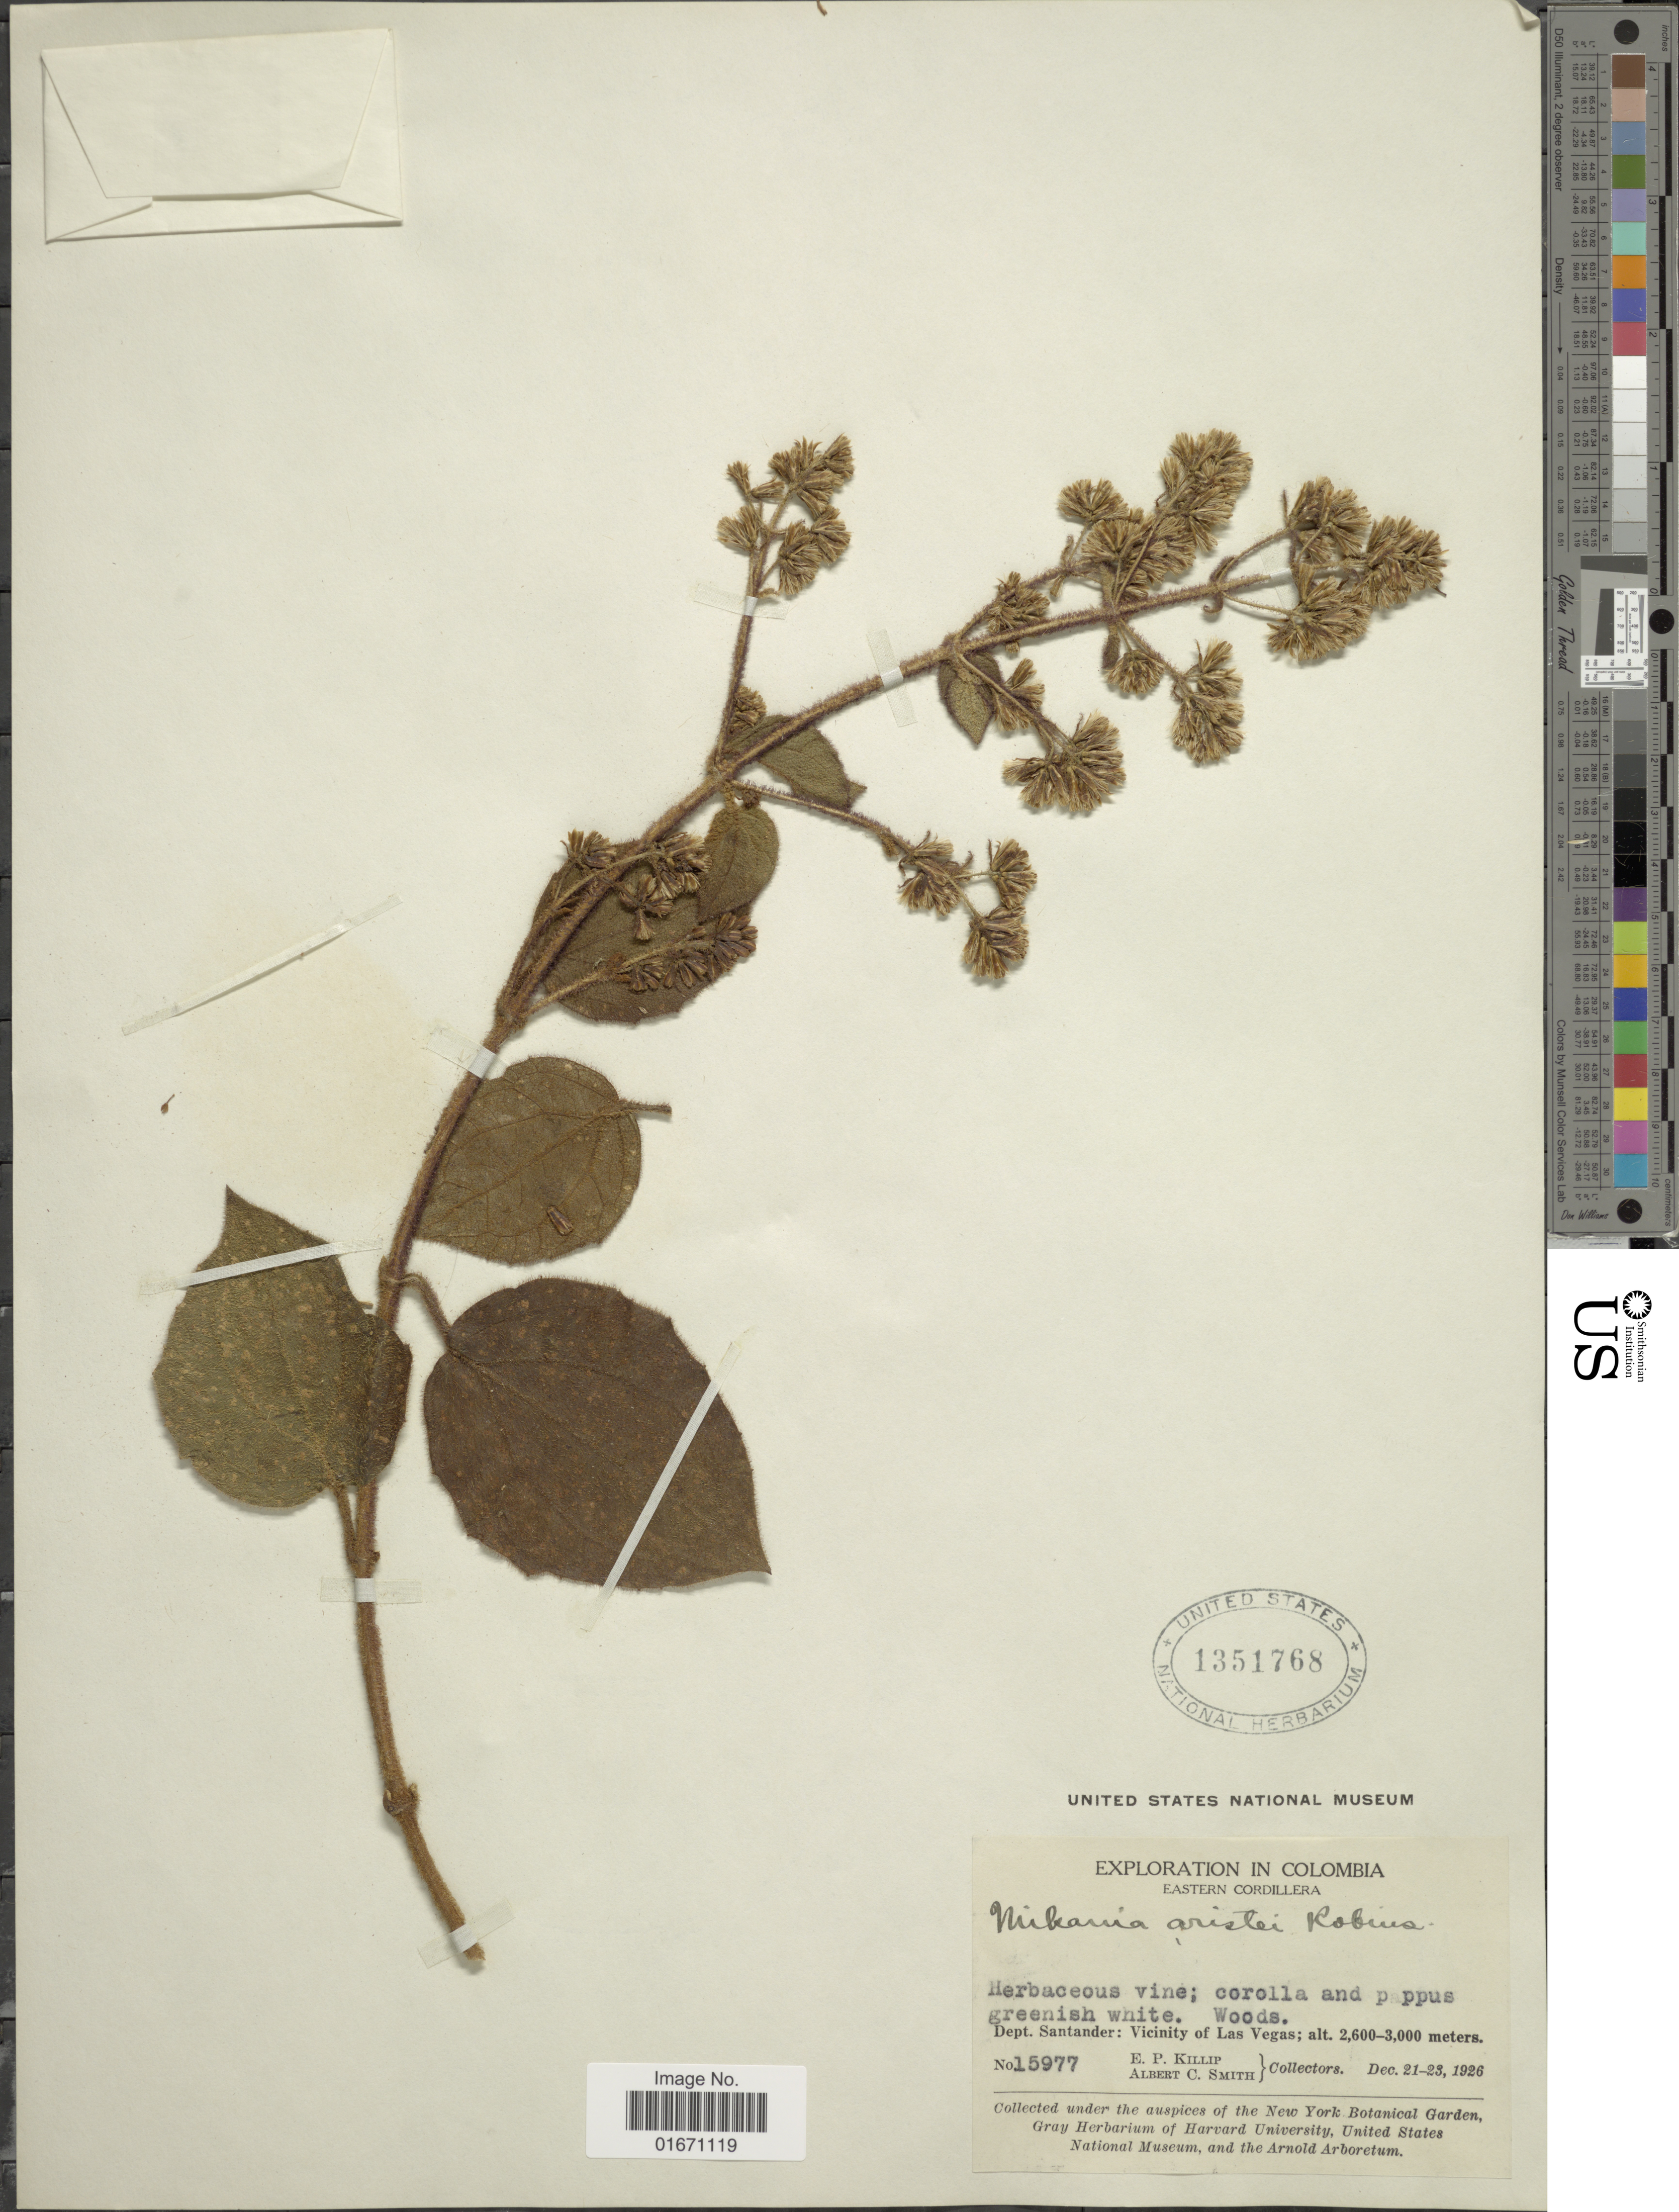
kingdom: Plantae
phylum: Tracheophyta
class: Magnoliopsida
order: Asterales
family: Asteraceae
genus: Mikania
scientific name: Mikania aristei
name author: B.L. Rob.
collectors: E. P. Killip & A. C. Smith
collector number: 15977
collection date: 1926-12-21/1926-12-23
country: Colombia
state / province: Santander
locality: Vicinity of Las Vegas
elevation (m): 2600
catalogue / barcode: US 1351768